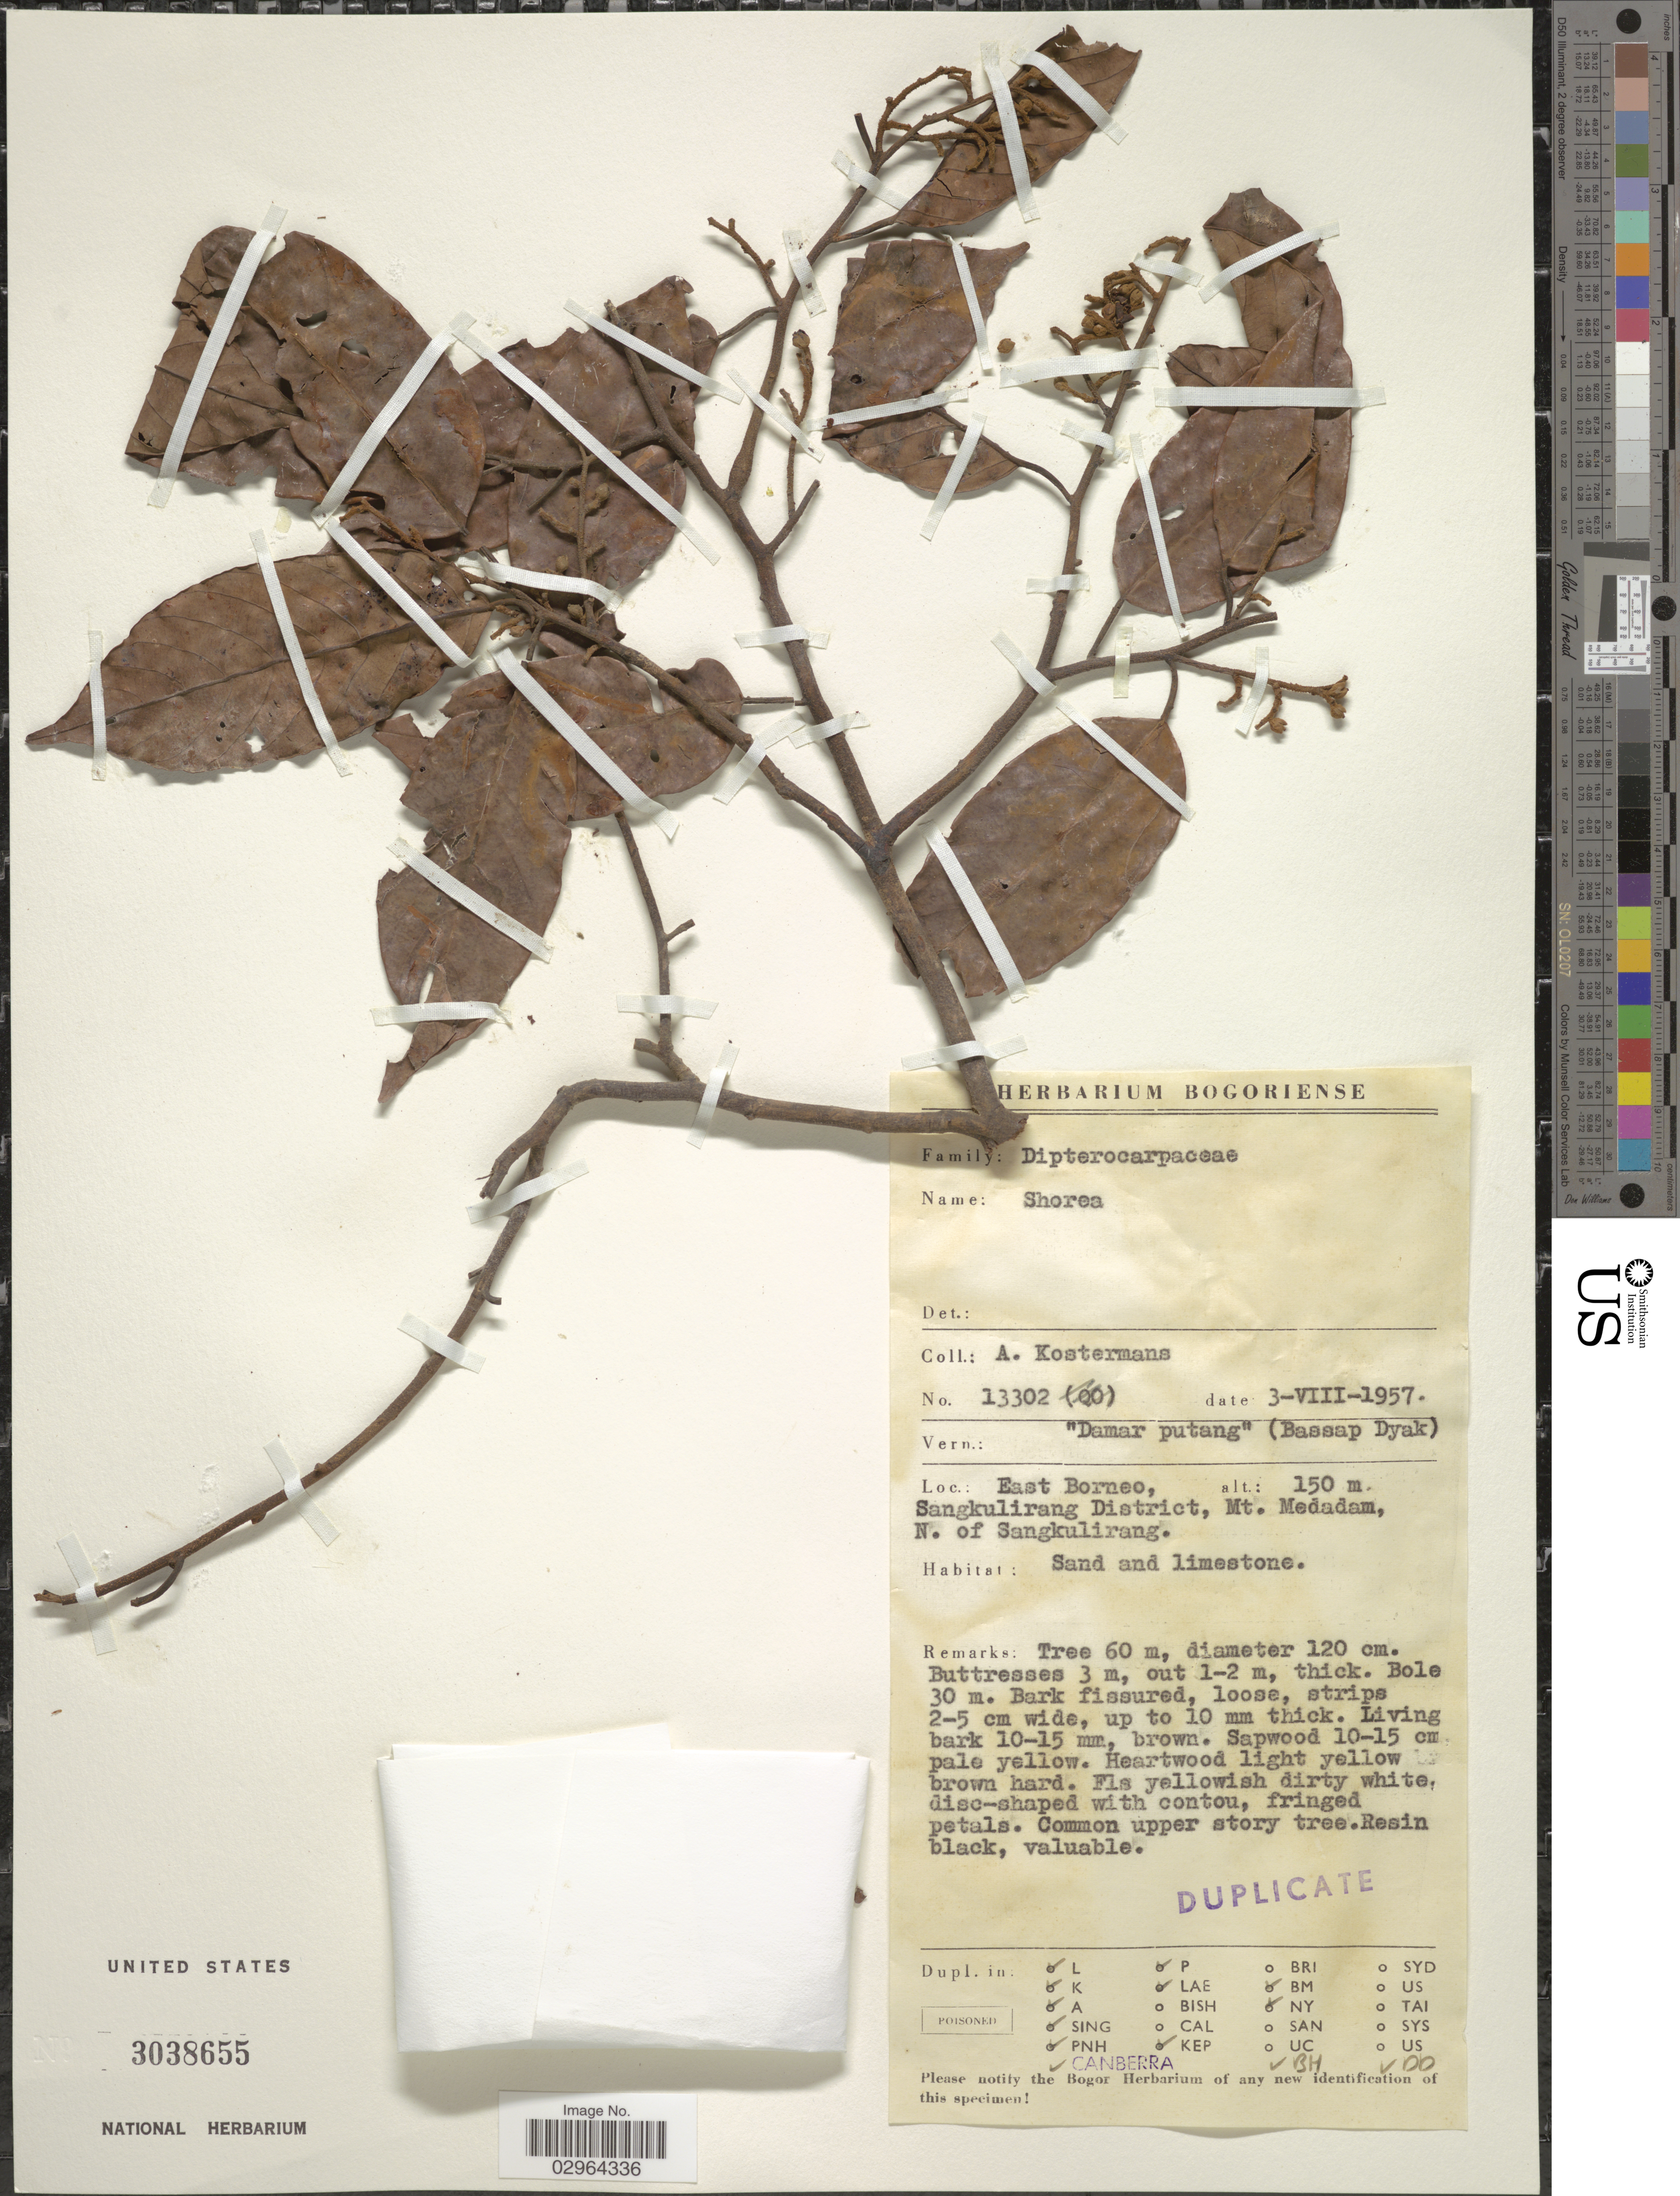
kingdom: Plantae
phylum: Tracheophyta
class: Magnoliopsida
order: Malvales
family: Dipterocarpaceae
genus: Richetia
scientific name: Richetia polyandra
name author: (P.S. Ashton) P.S. Ashton & J. Heck.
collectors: A. J. G. Kostermans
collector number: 13302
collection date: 1957-08-03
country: Indonesia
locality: East Borneo, Sangkulirang District, Mt. Medadam, N. of Sangkulirang.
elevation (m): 150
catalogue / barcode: US 3038655